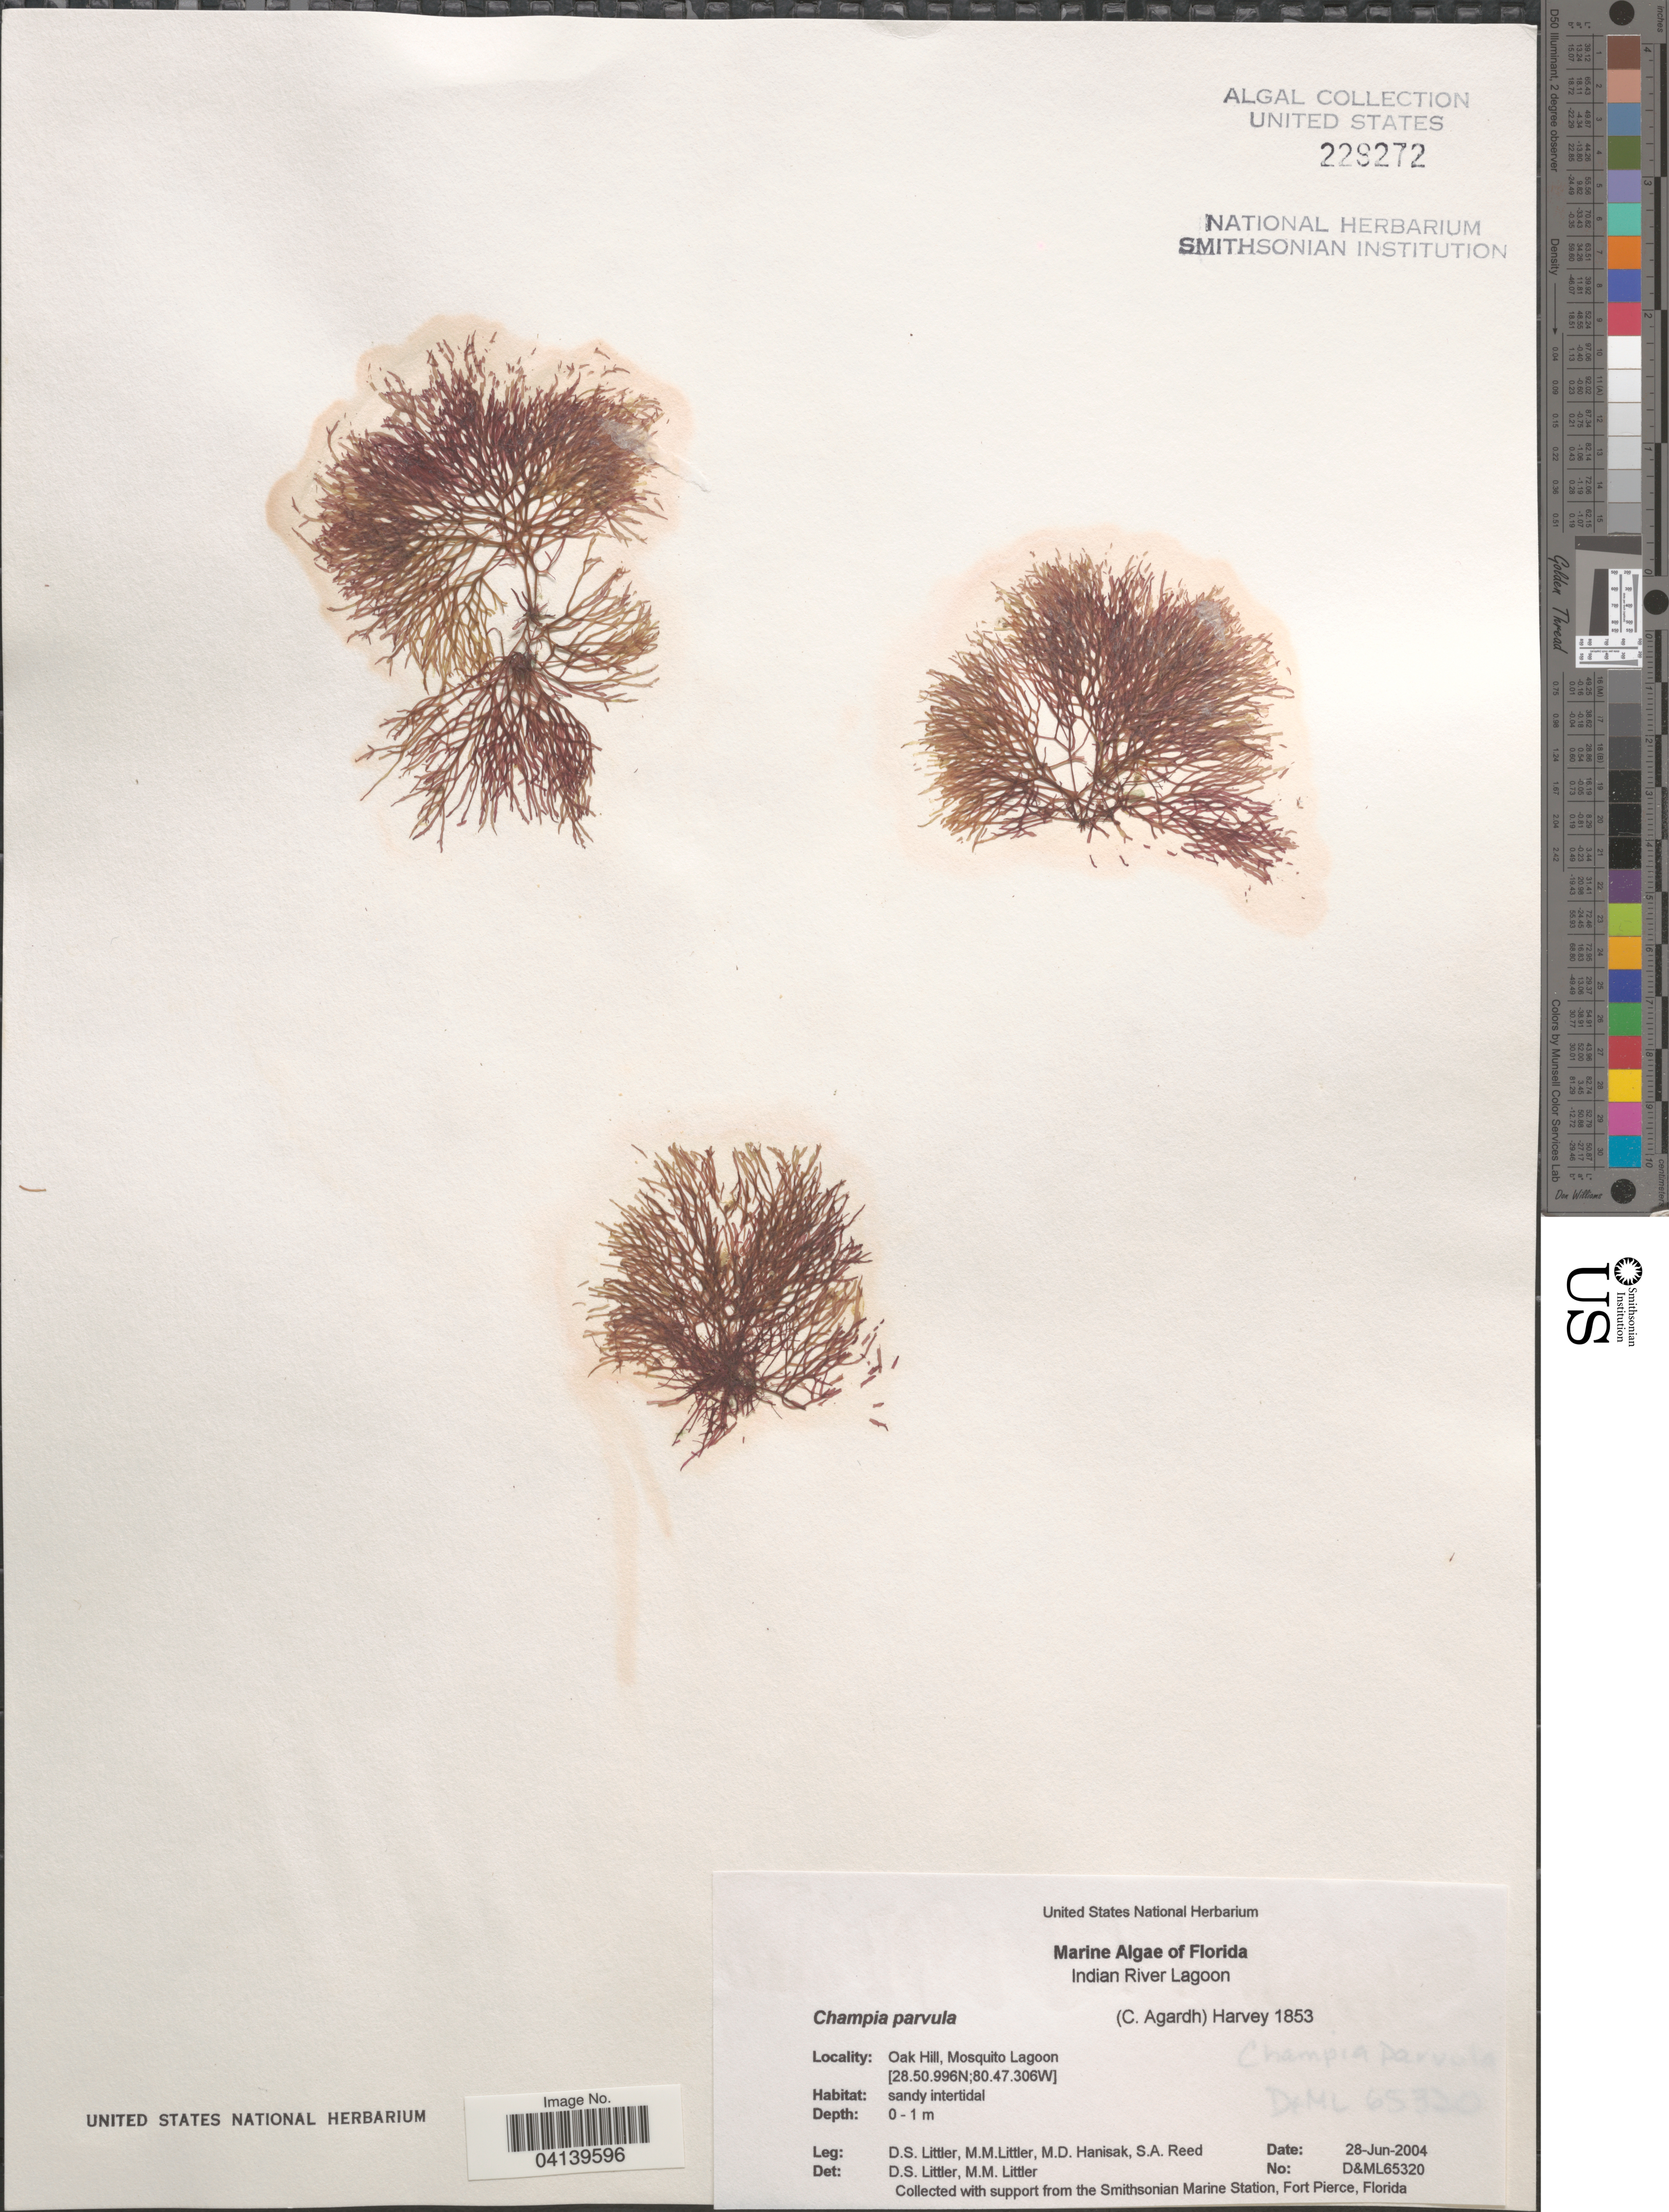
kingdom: Plantae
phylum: Rhodophyta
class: Florideophyceae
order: Rhodymeniales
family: Champiaceae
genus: Champia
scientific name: Champia parvula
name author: (C. Agardh) Harv.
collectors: D. S. Littler, M. Hanisak & S. Reed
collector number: D&ML65320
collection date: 2004-06-28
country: United States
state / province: Florida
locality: Indian River Lagoon. Oak Hill, Mosquito Lagoon.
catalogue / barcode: US 229272